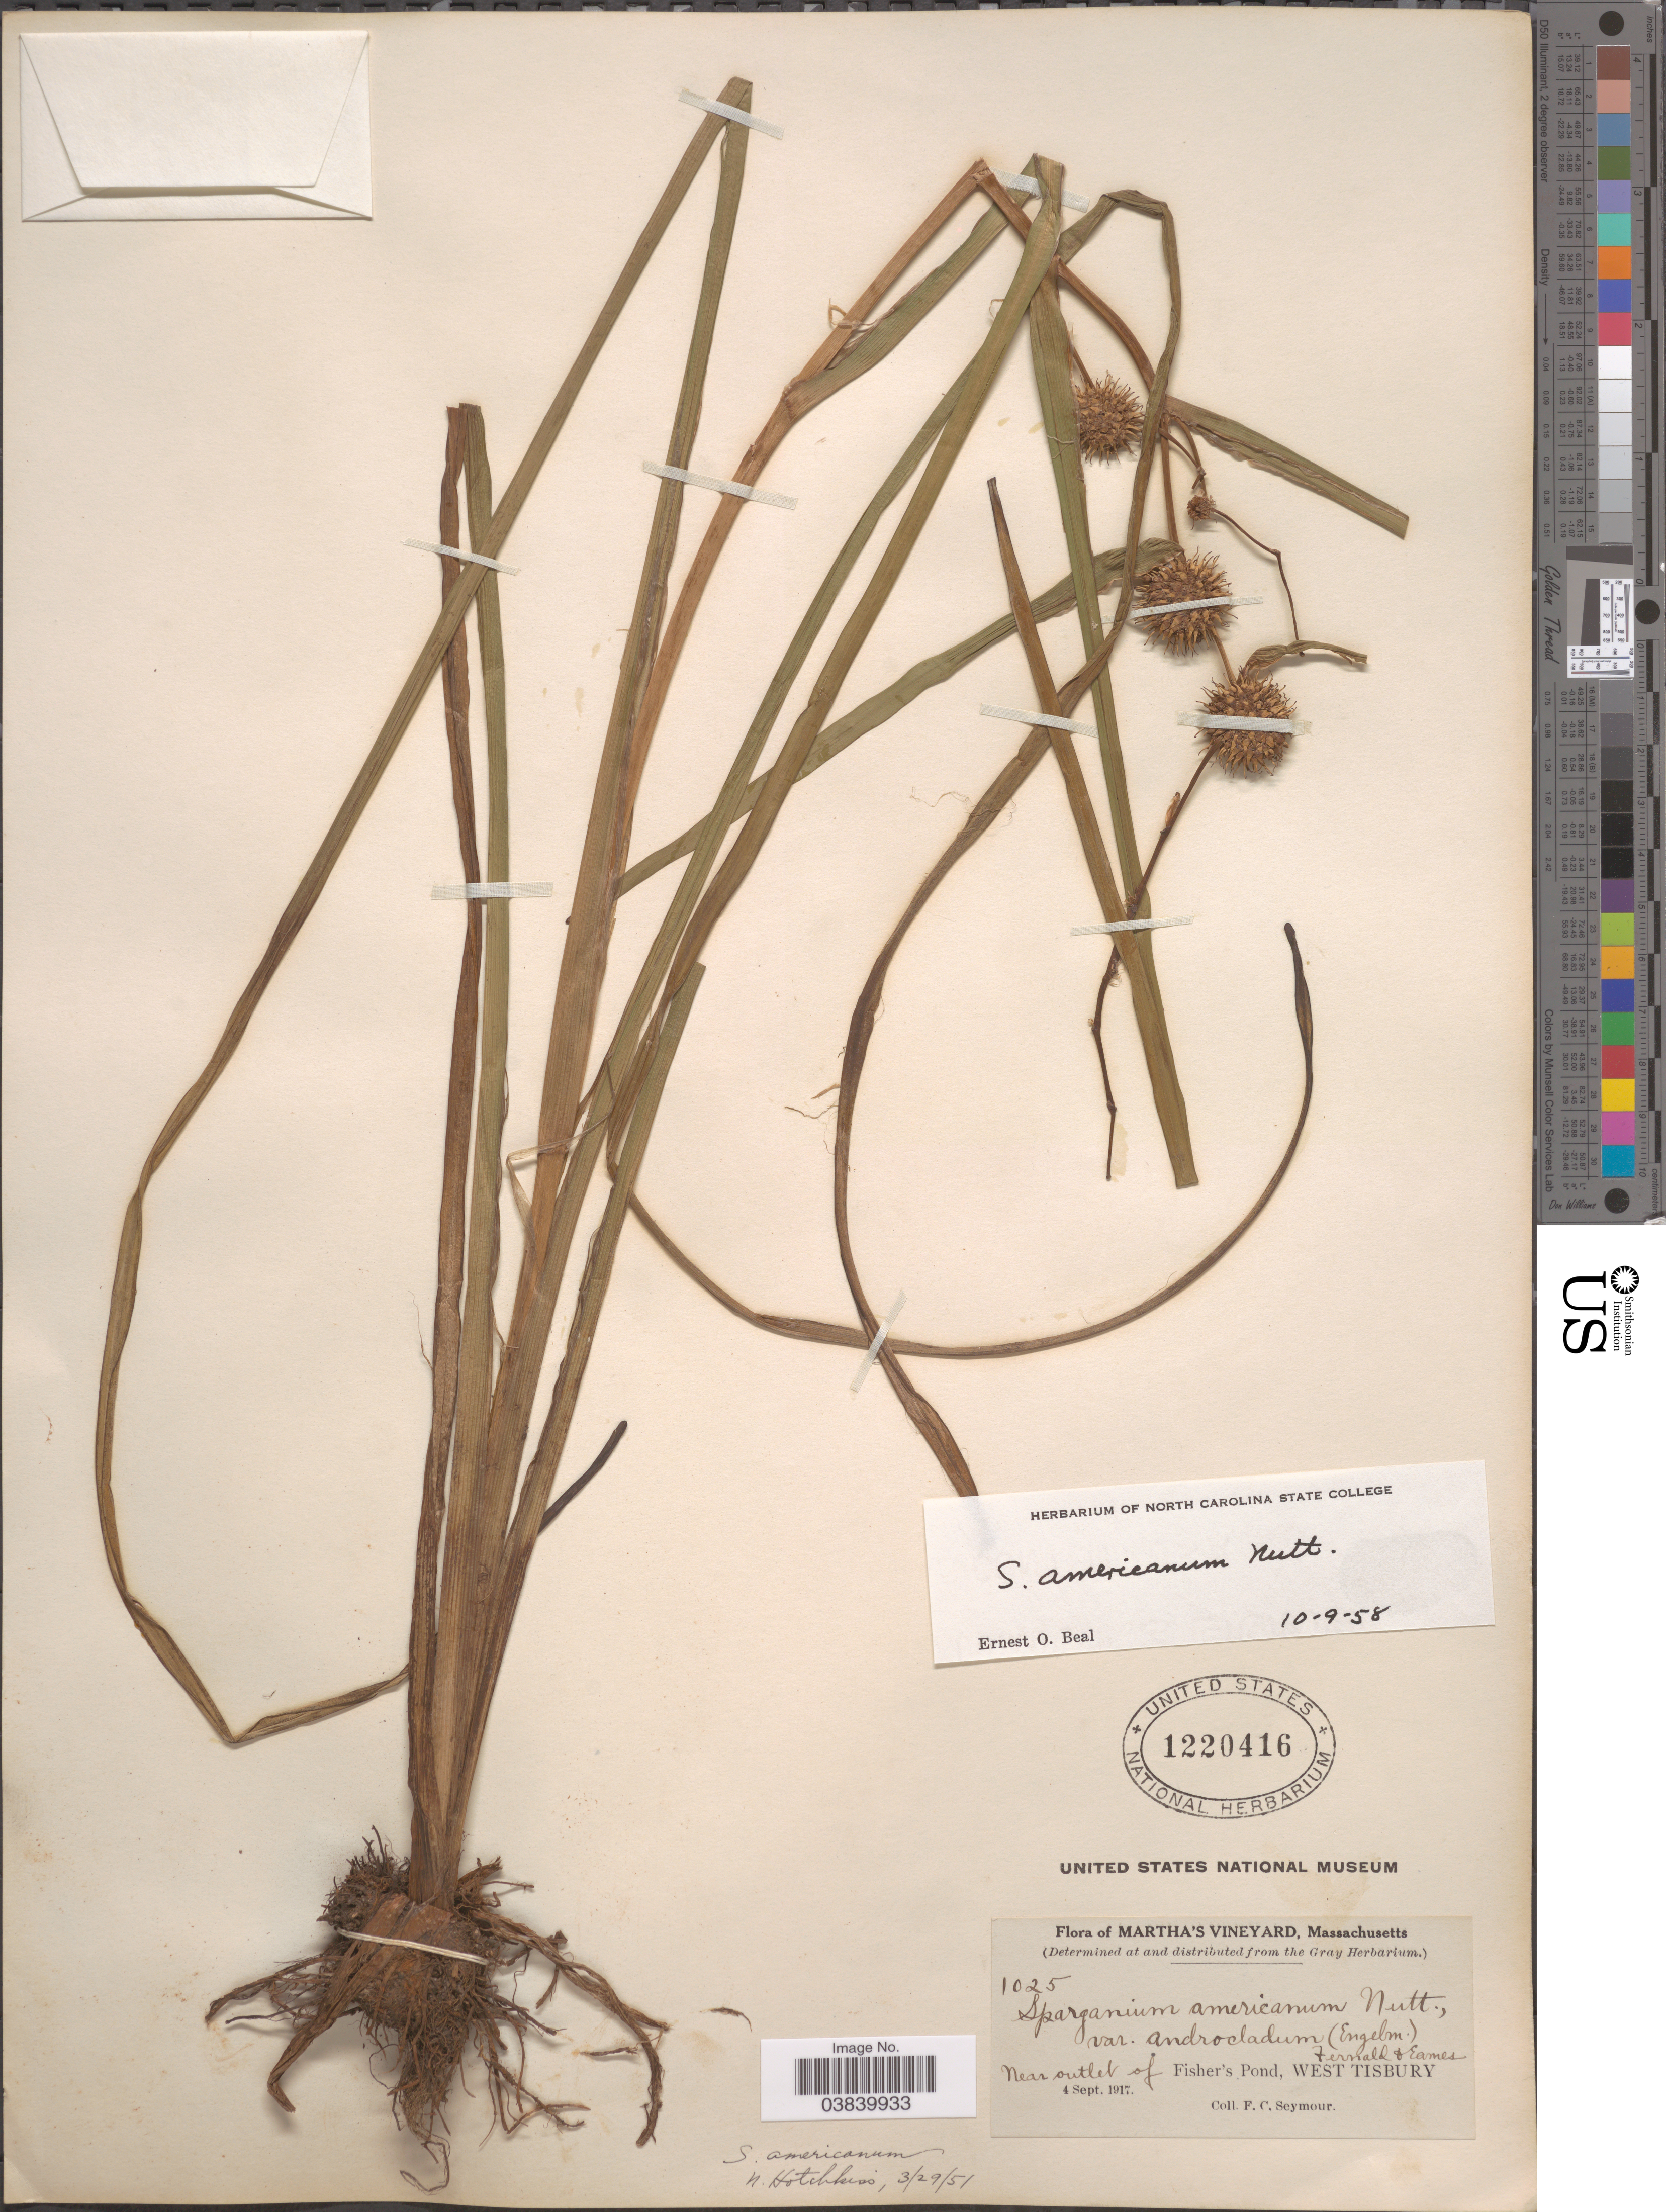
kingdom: Plantae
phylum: Tracheophyta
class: Liliopsida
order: Poales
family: Typhaceae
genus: Sparganium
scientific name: Sparganium americanum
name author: Nutt.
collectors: F. C. Seymour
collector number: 1025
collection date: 1917-09-04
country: United States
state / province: Massachusetts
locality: Martha's Vineyard. Near outlet of Fisher's Pond, West Tisbury.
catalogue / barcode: US 1220416